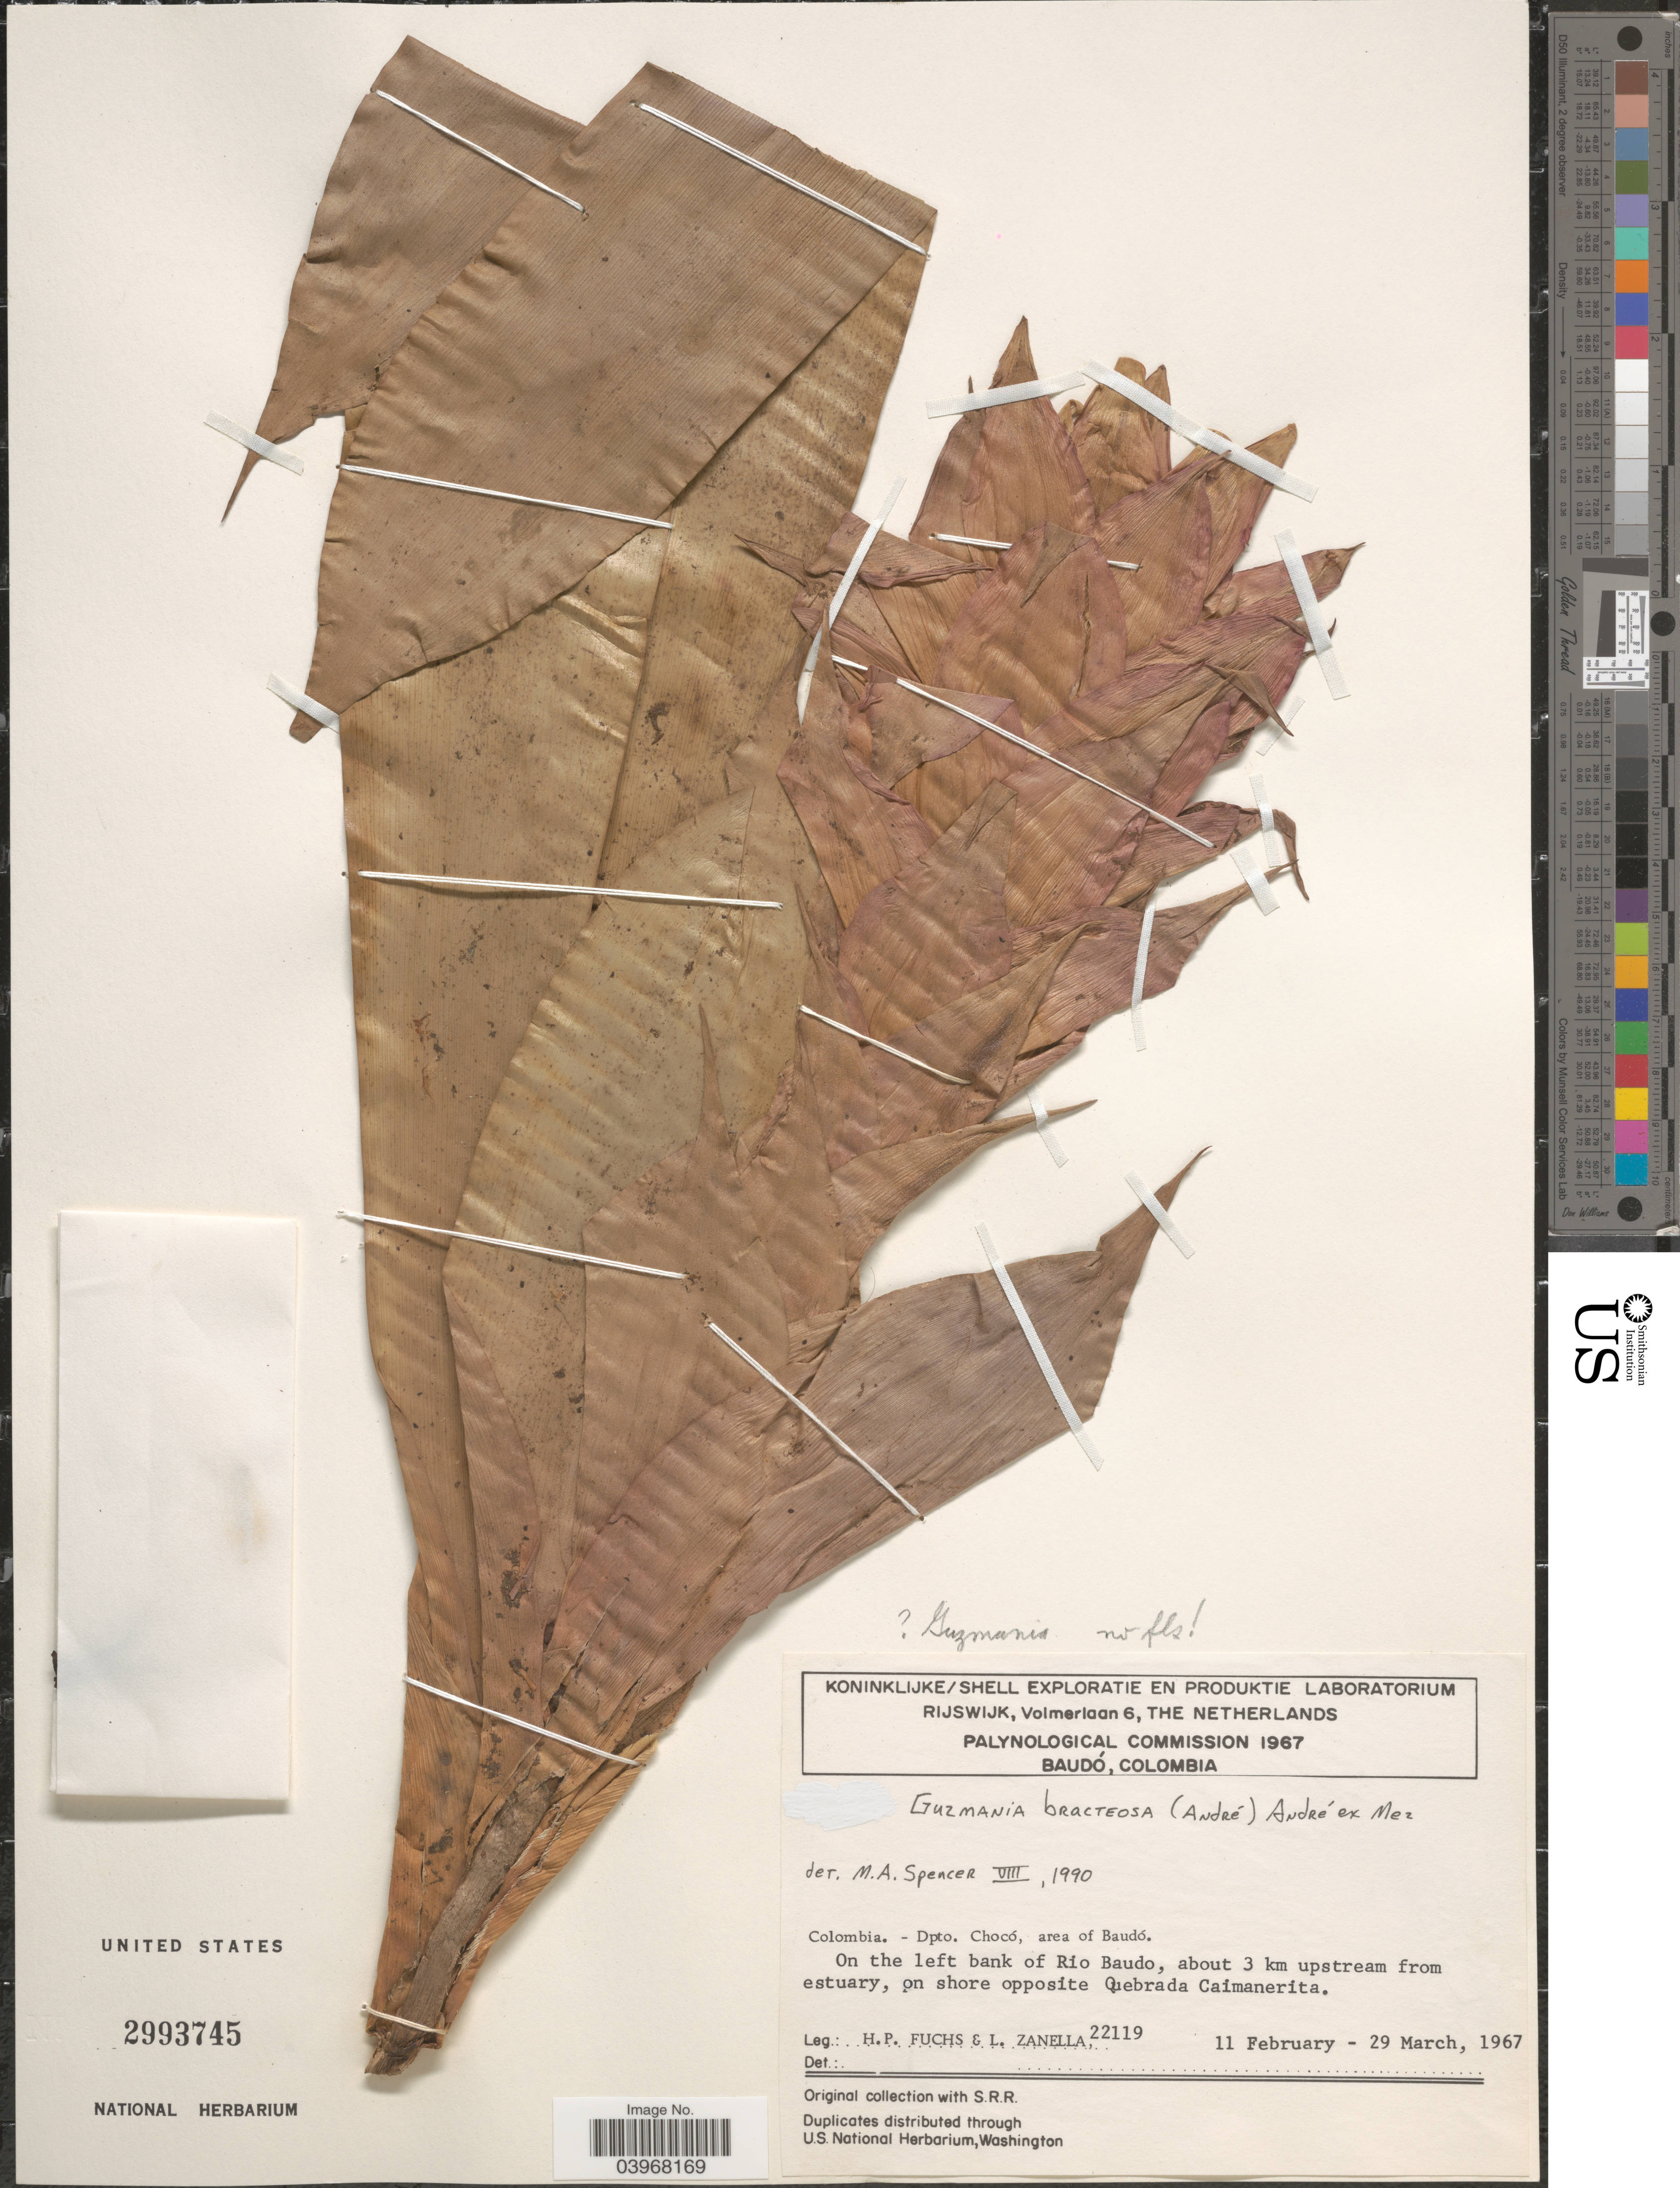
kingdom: Plantae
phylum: Tracheophyta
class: Liliopsida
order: Poales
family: Bromeliaceae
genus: Guzmania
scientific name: Guzmania bracteosa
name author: (André) André ex Mez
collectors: H. P. Fuchs & L. Zanella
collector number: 22119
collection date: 1967-02-11/1967-03-29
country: Colombia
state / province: Chocó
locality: Dpto. Chocó, area of Baudó. On the left bank of Rio Baudo, about 3 km upstream from estuary, on shore opposite Quebrada Caimanerita.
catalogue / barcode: US 2993745